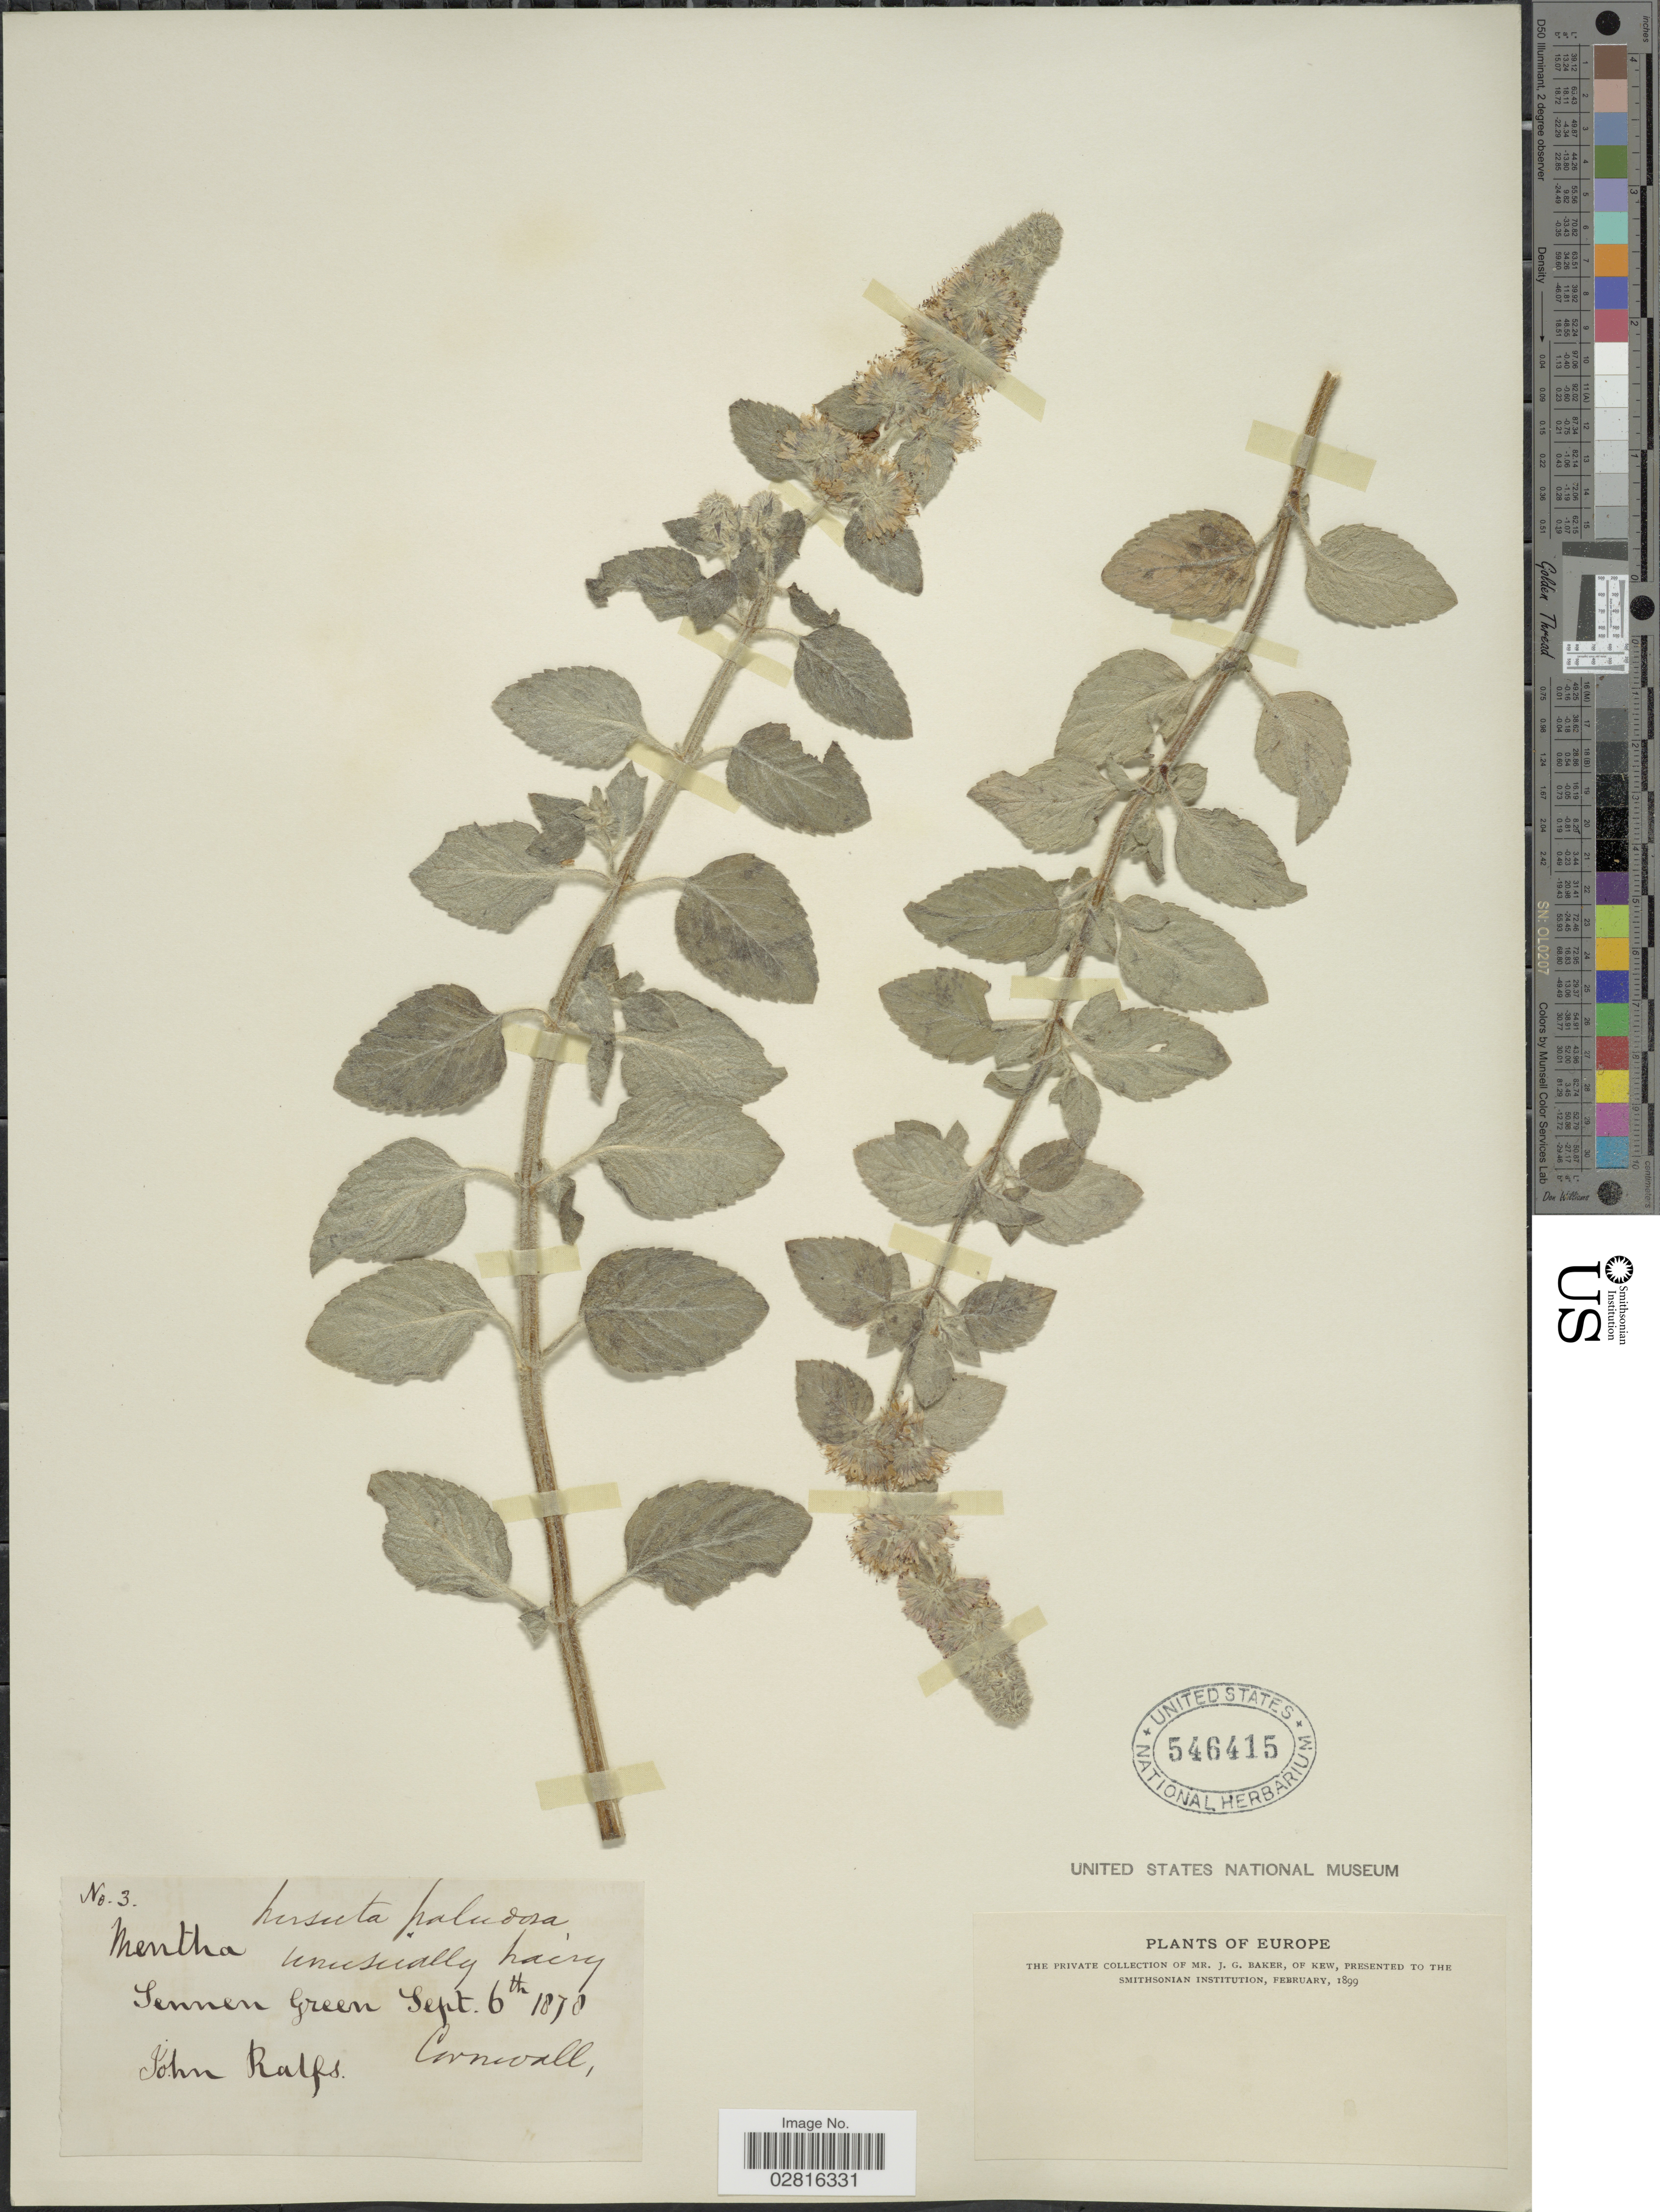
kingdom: Plantae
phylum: Tracheophyta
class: Magnoliopsida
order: Lamiales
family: Lamiaceae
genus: Mentha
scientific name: Mentha hirsuta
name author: Huds.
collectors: J. Ralfs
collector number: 3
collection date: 1878-09-06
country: United Kingdom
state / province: England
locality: Europe. Cornwall.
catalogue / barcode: US 546415